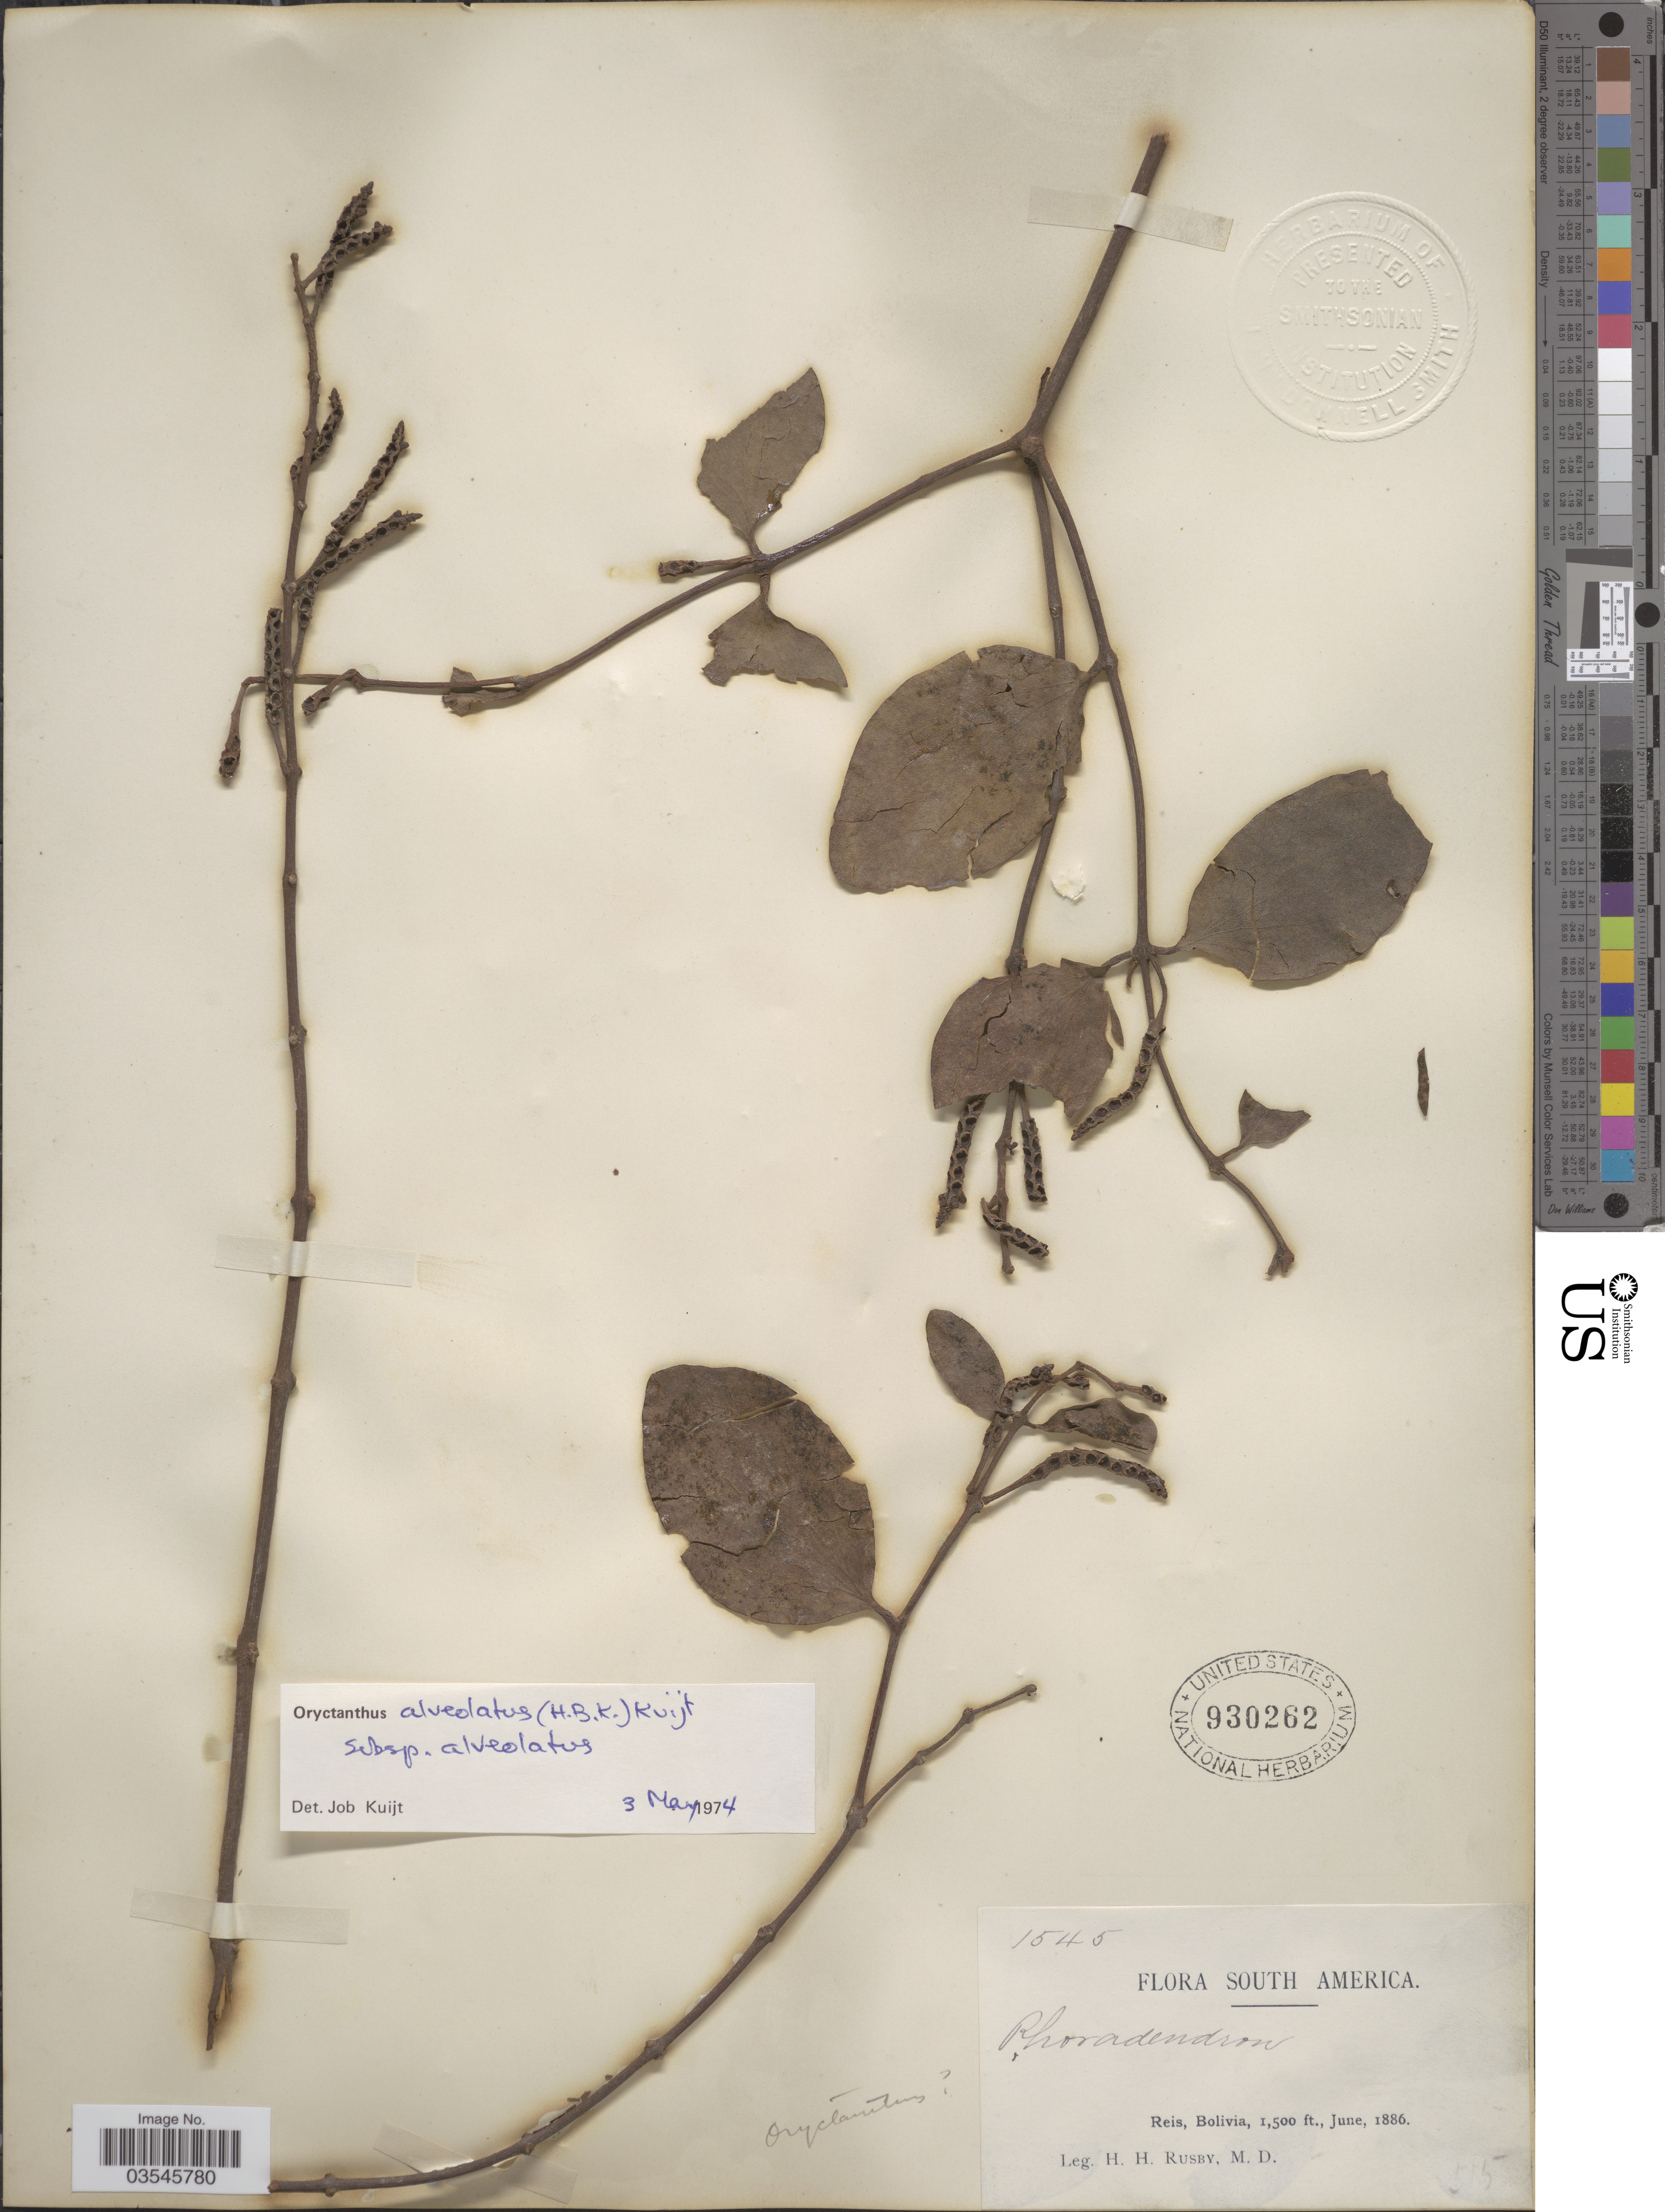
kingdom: Plantae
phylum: Tracheophyta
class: Magnoliopsida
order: Santalales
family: Loranthaceae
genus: Oryctanthus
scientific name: Oryctanthus alveolatus subsp. alveolatus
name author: (Kunth) Kuijt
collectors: H. H. Rusby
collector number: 1545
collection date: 1886-06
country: Bolivia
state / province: Pando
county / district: Nicolas Suarez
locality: Reis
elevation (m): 457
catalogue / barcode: US 930262